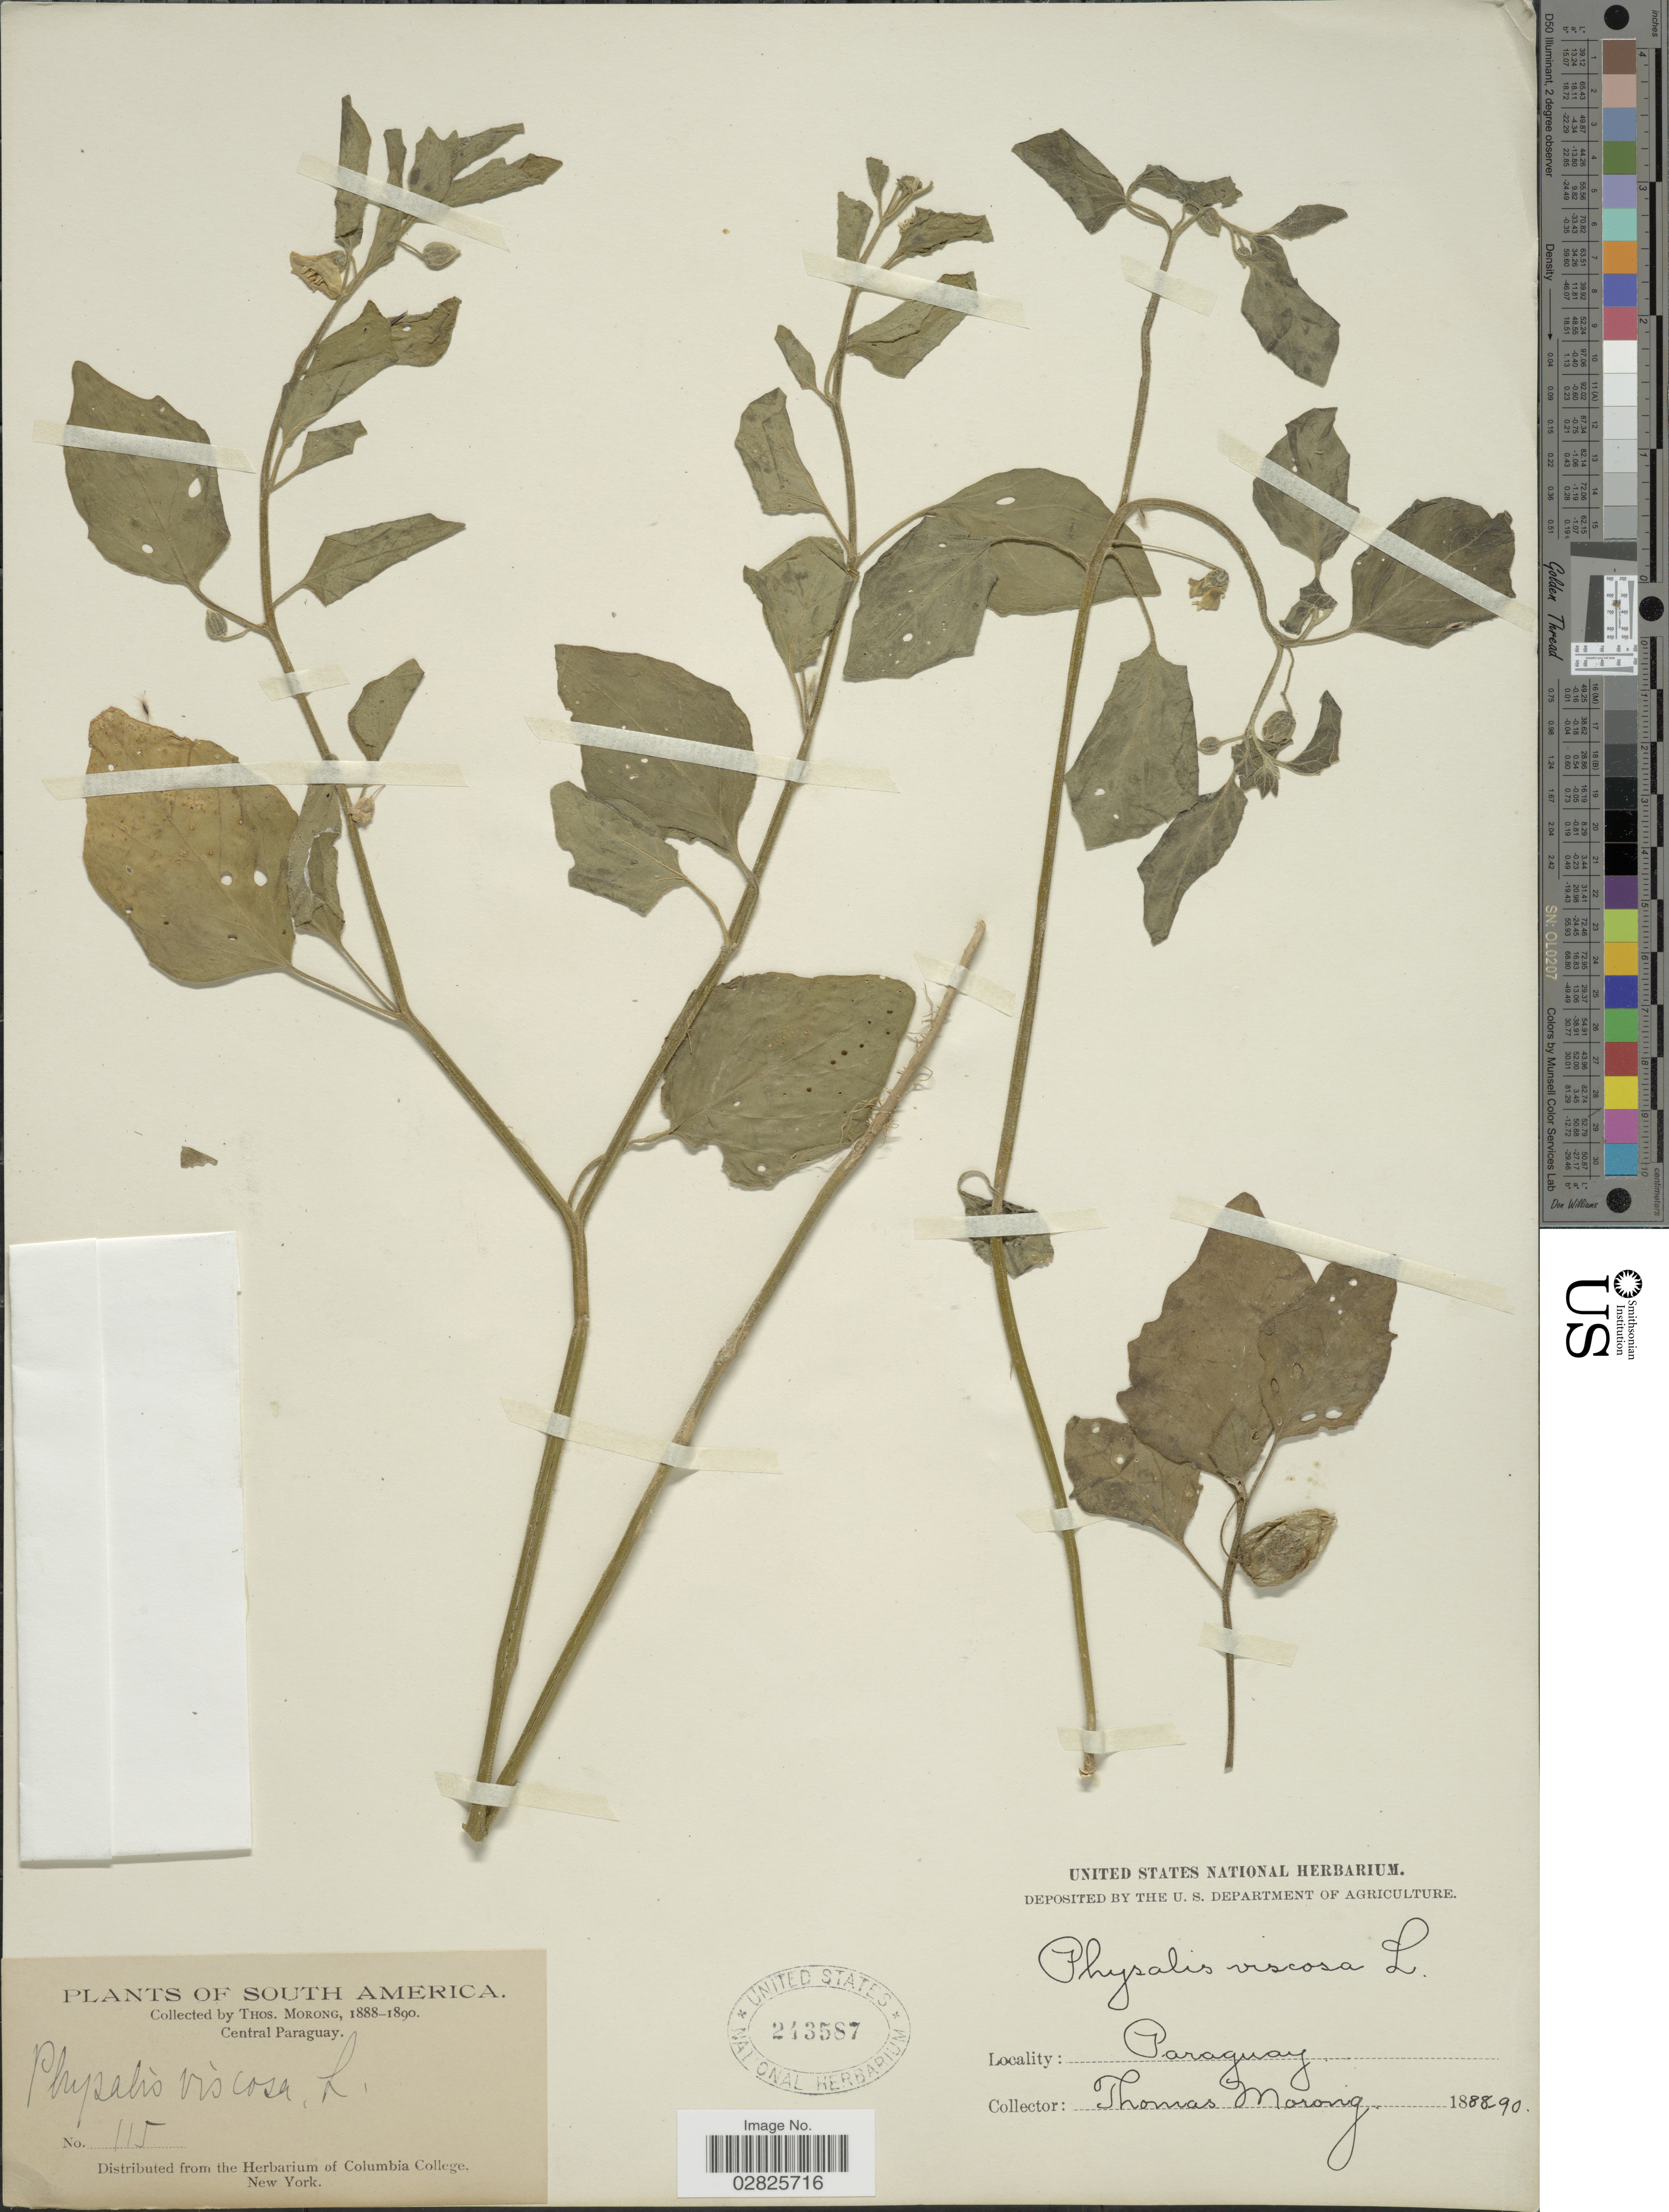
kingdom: Plantae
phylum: Tracheophyta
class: Magnoliopsida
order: Solanales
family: Solanaceae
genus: Physalis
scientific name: Physalis viscosa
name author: L.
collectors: ex herb. T. Morong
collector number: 115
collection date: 1888/1890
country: Paraguay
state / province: Central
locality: Central Paraguay.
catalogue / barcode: US 243587